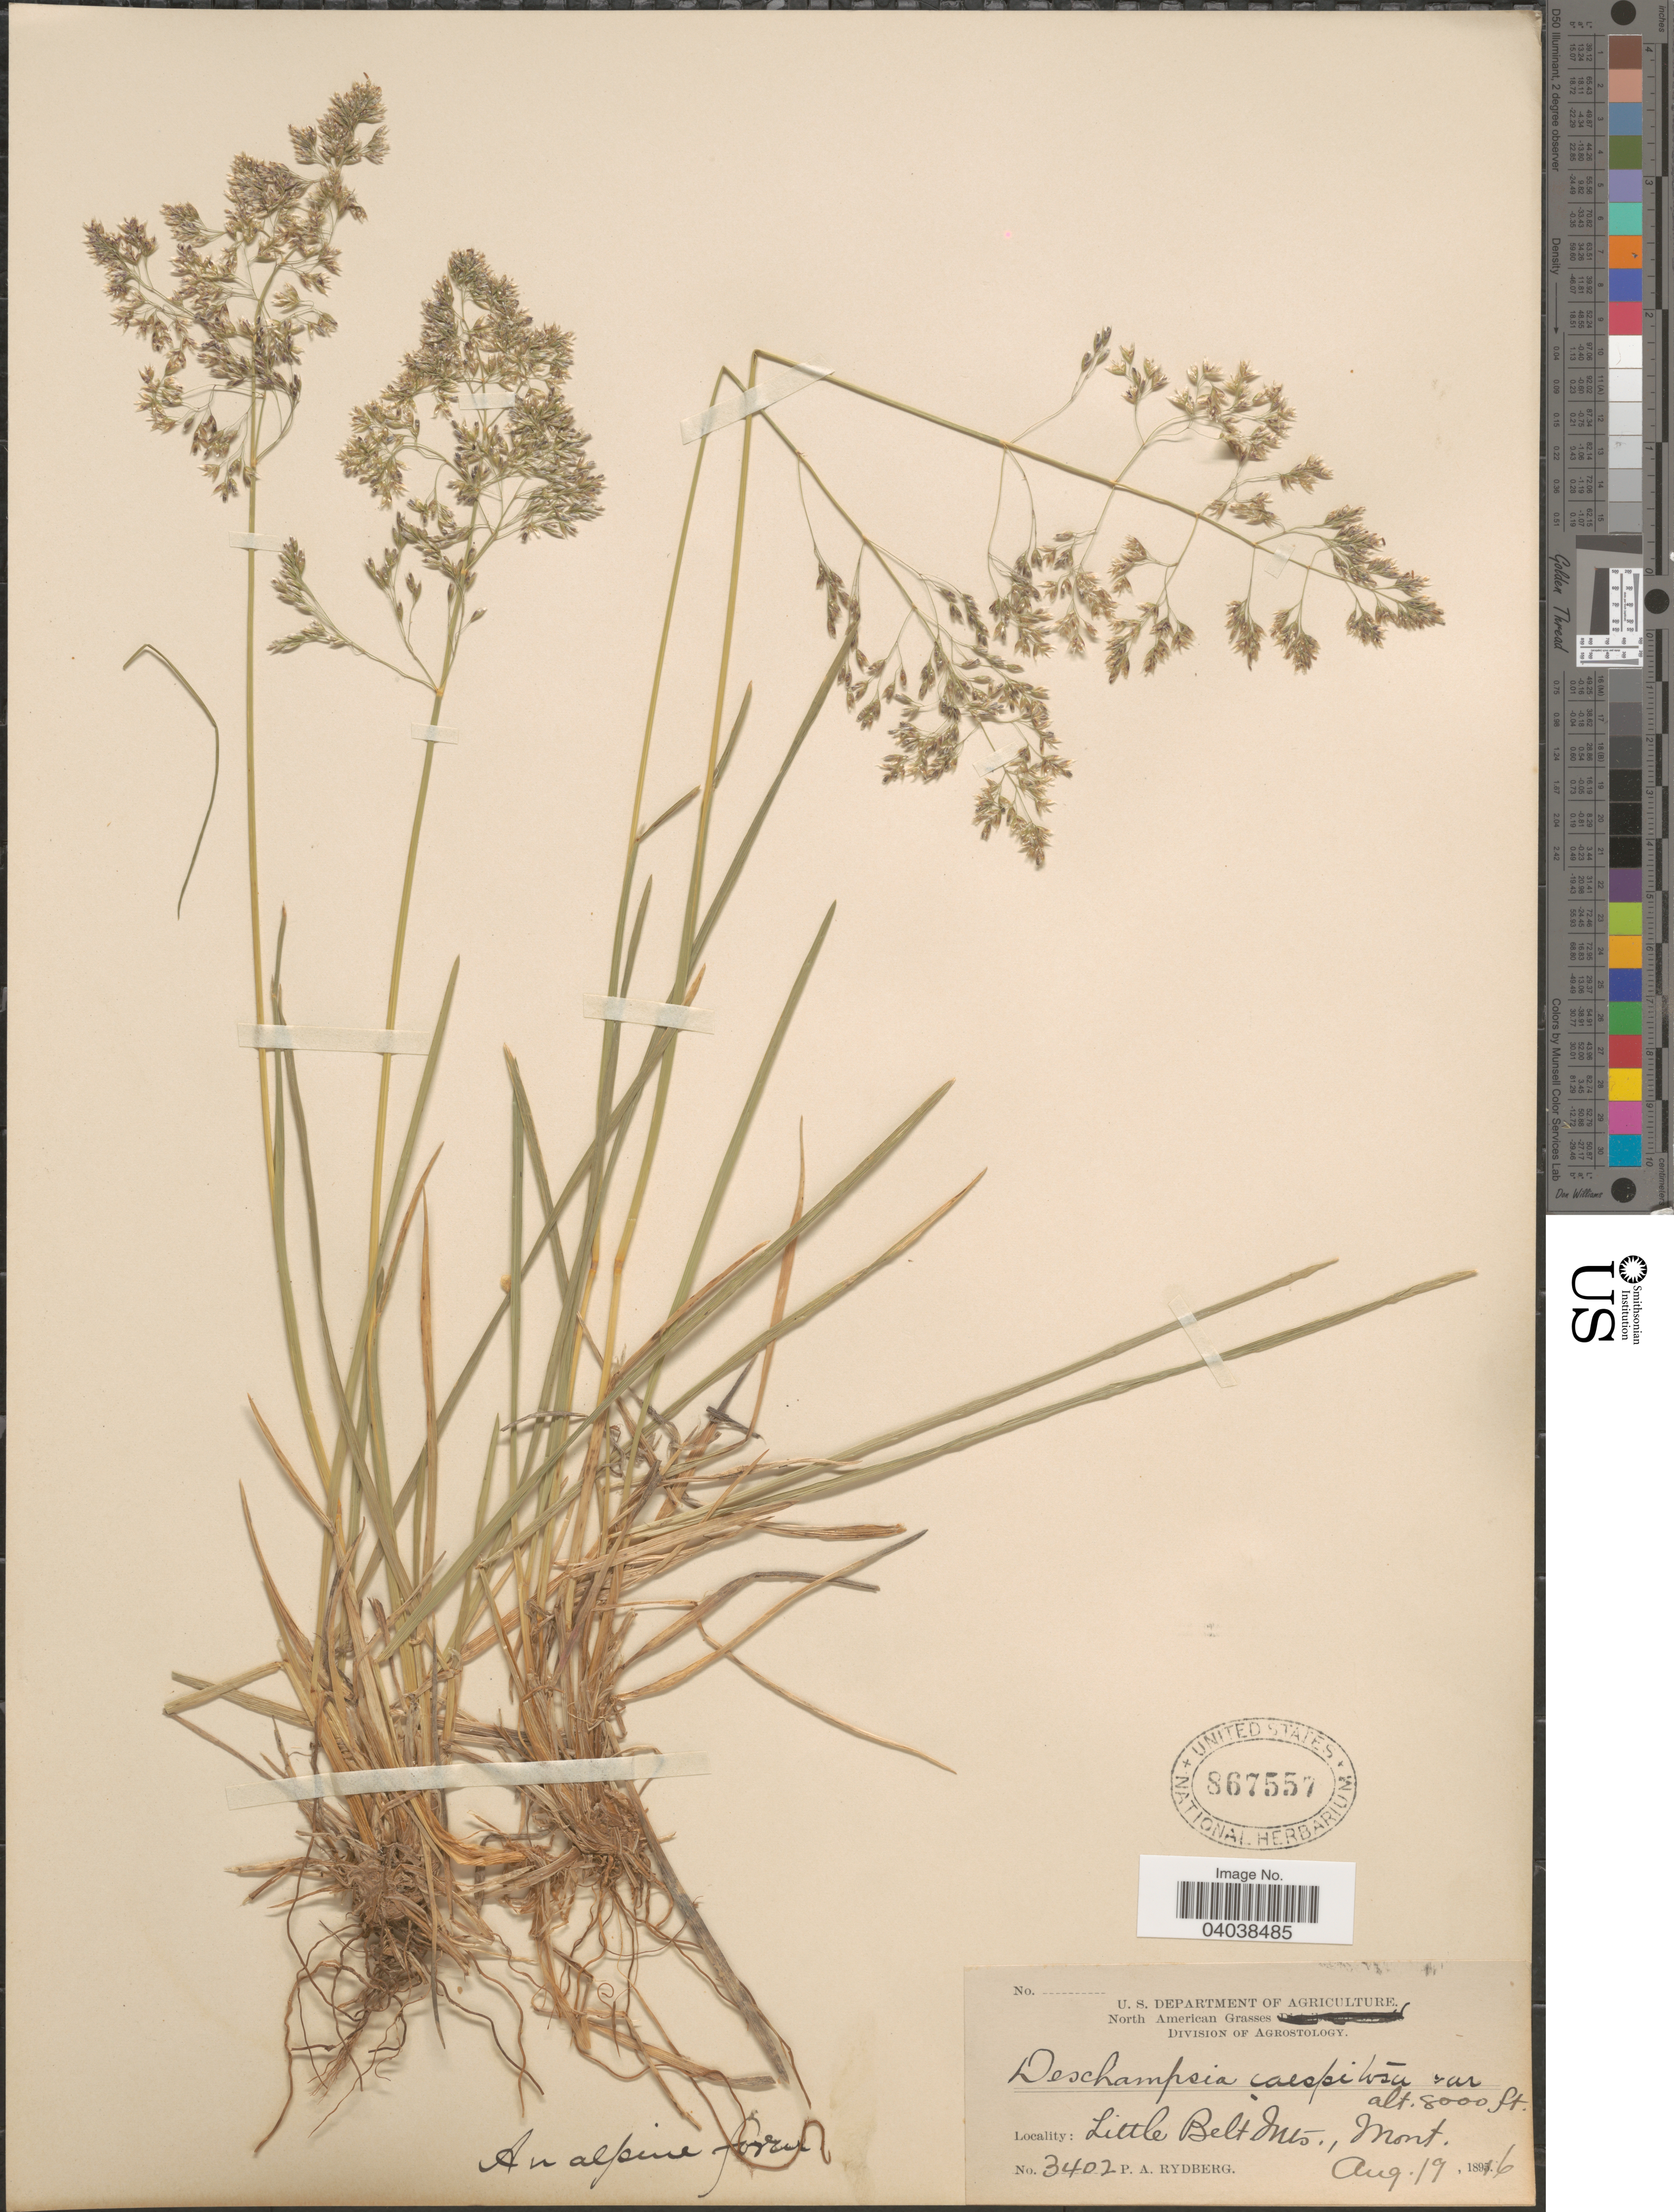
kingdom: Plantae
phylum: Tracheophyta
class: Liliopsida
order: Poales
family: Poaceae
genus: Deschampsia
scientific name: Deschampsia cespitosa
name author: (L.) P. Beauv.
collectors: P. A. Rydberg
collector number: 3402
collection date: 1896-08-17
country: United States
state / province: Montana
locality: Little Belt Mts.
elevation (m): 2438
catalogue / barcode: US 867557